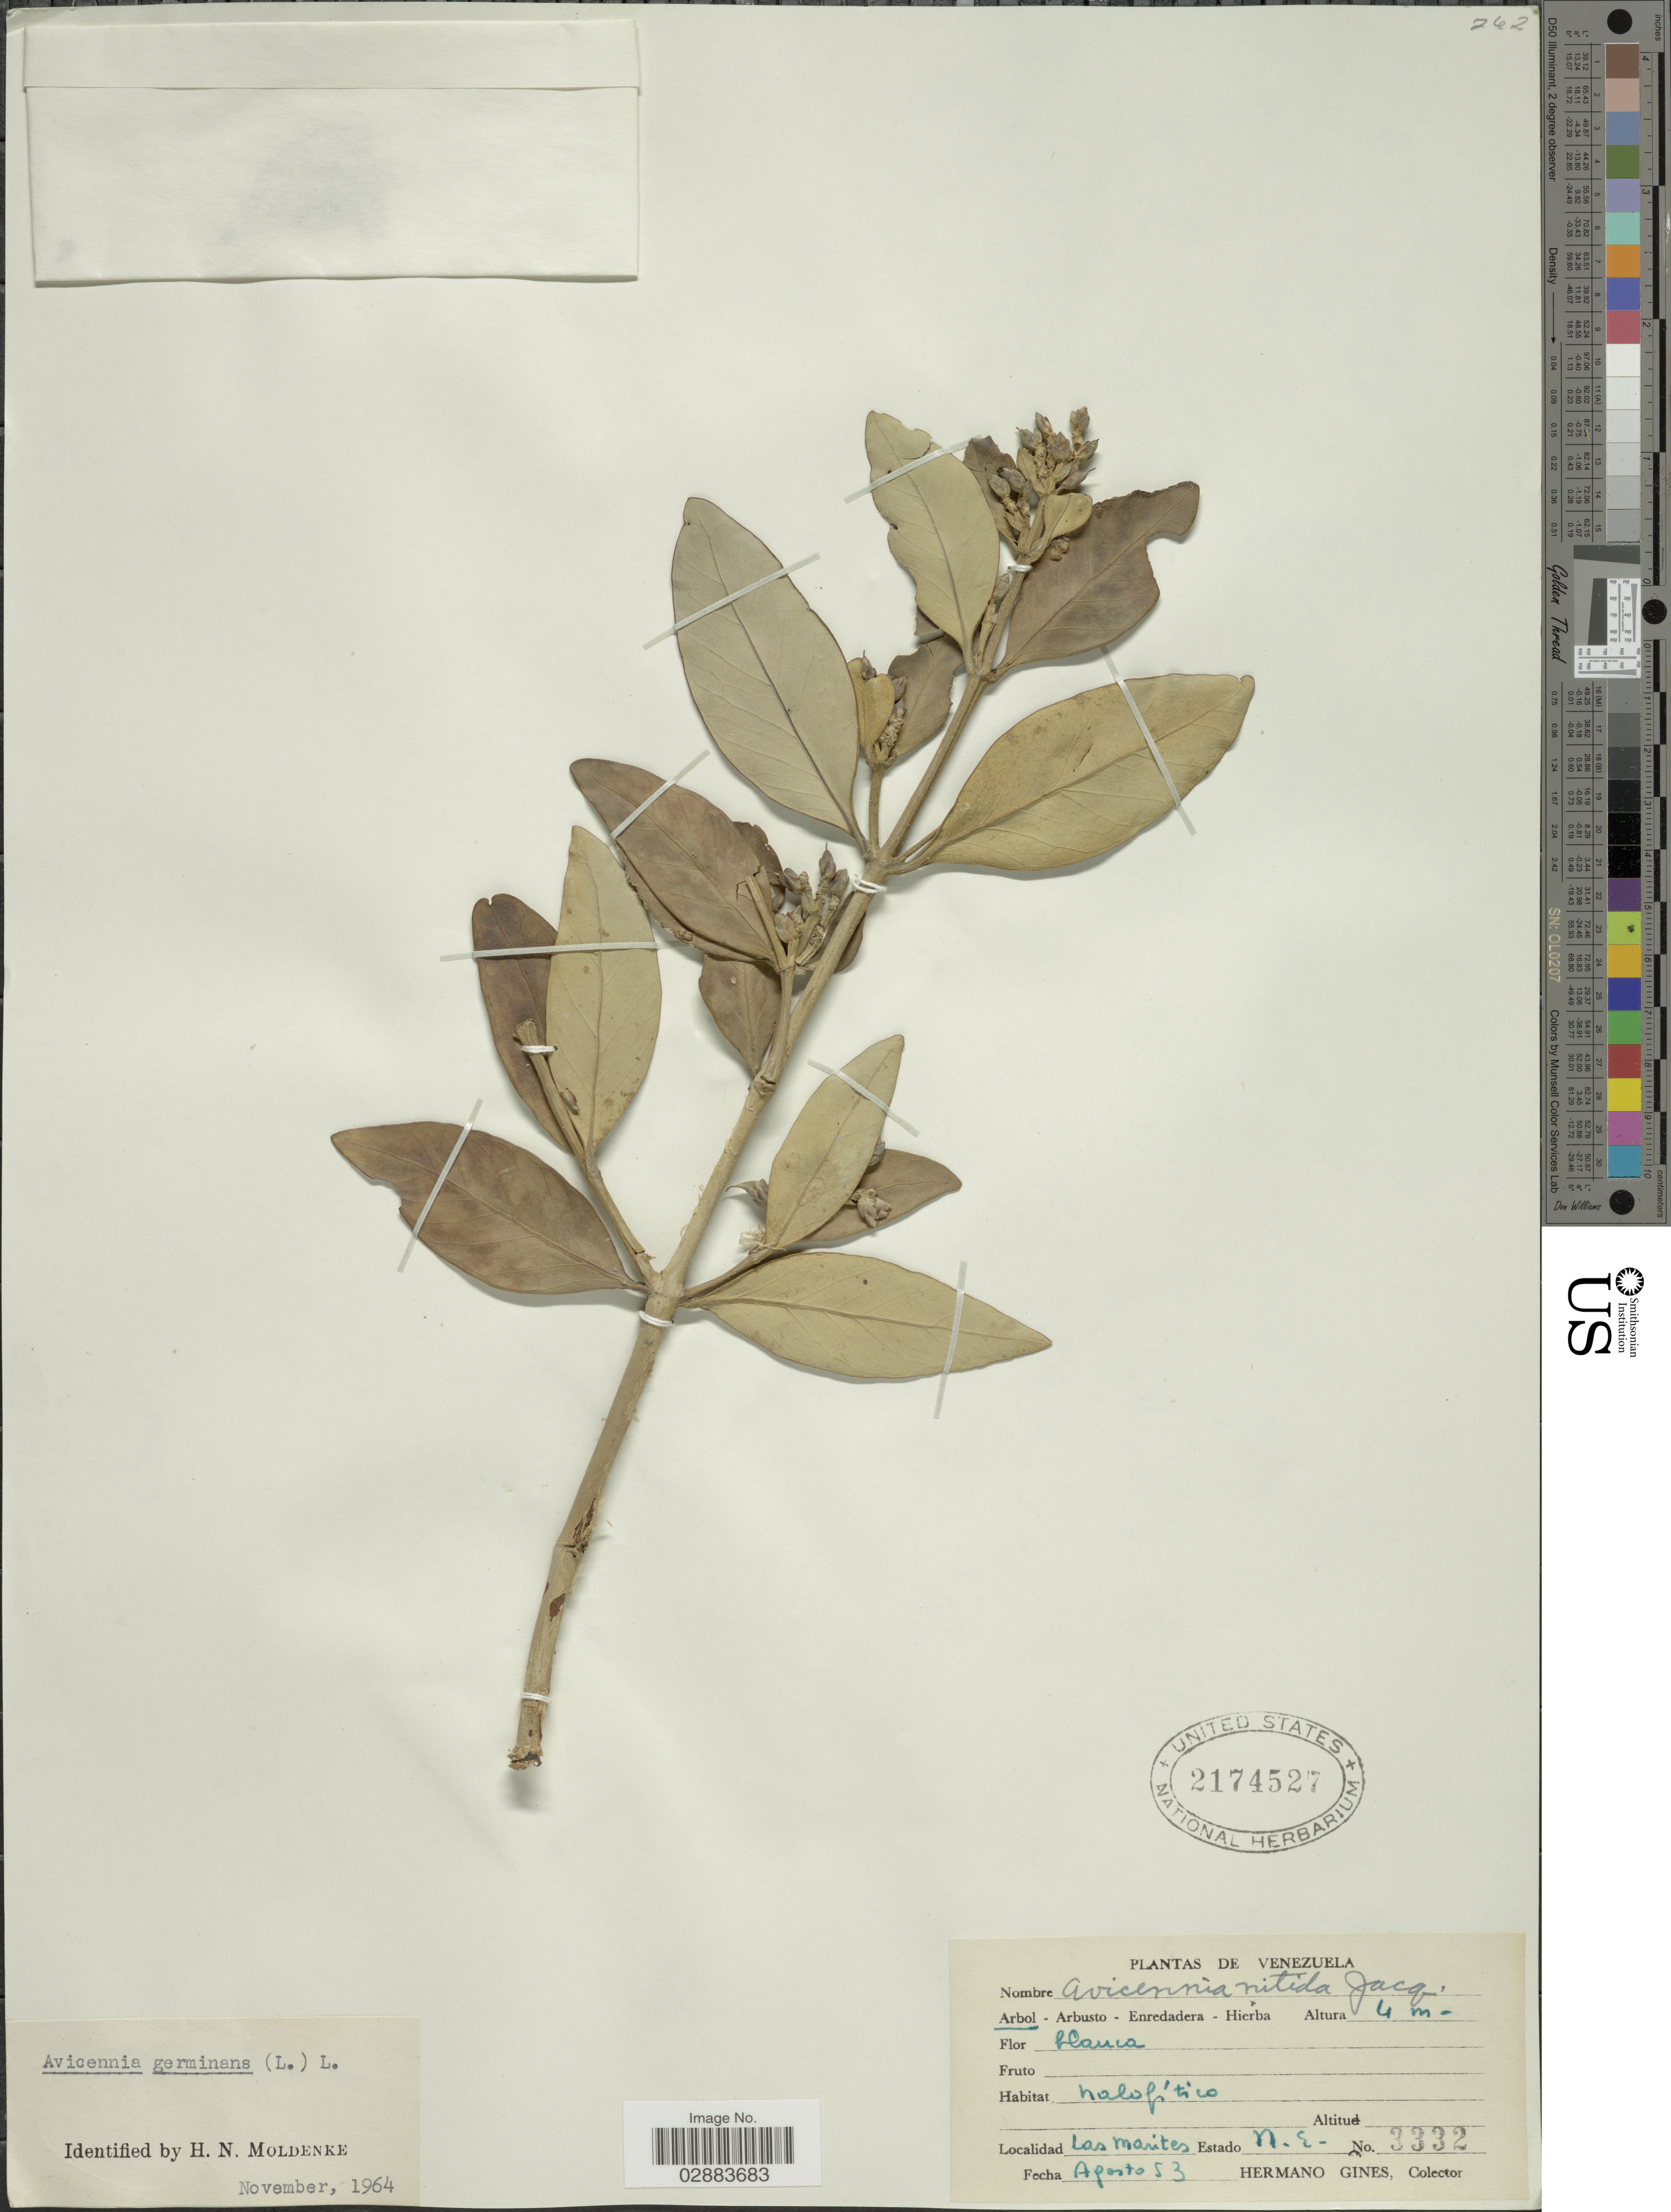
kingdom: Plantae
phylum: Tracheophyta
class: Magnoliopsida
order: Lamiales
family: Acanthaceae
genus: Avicennia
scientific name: Avicennia germinans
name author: (L.) L.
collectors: Bro. Gines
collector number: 3332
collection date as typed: Transcribed d/m/y: /8/53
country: Venezuela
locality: Las Marites. Estado N.E.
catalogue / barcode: US 2174527